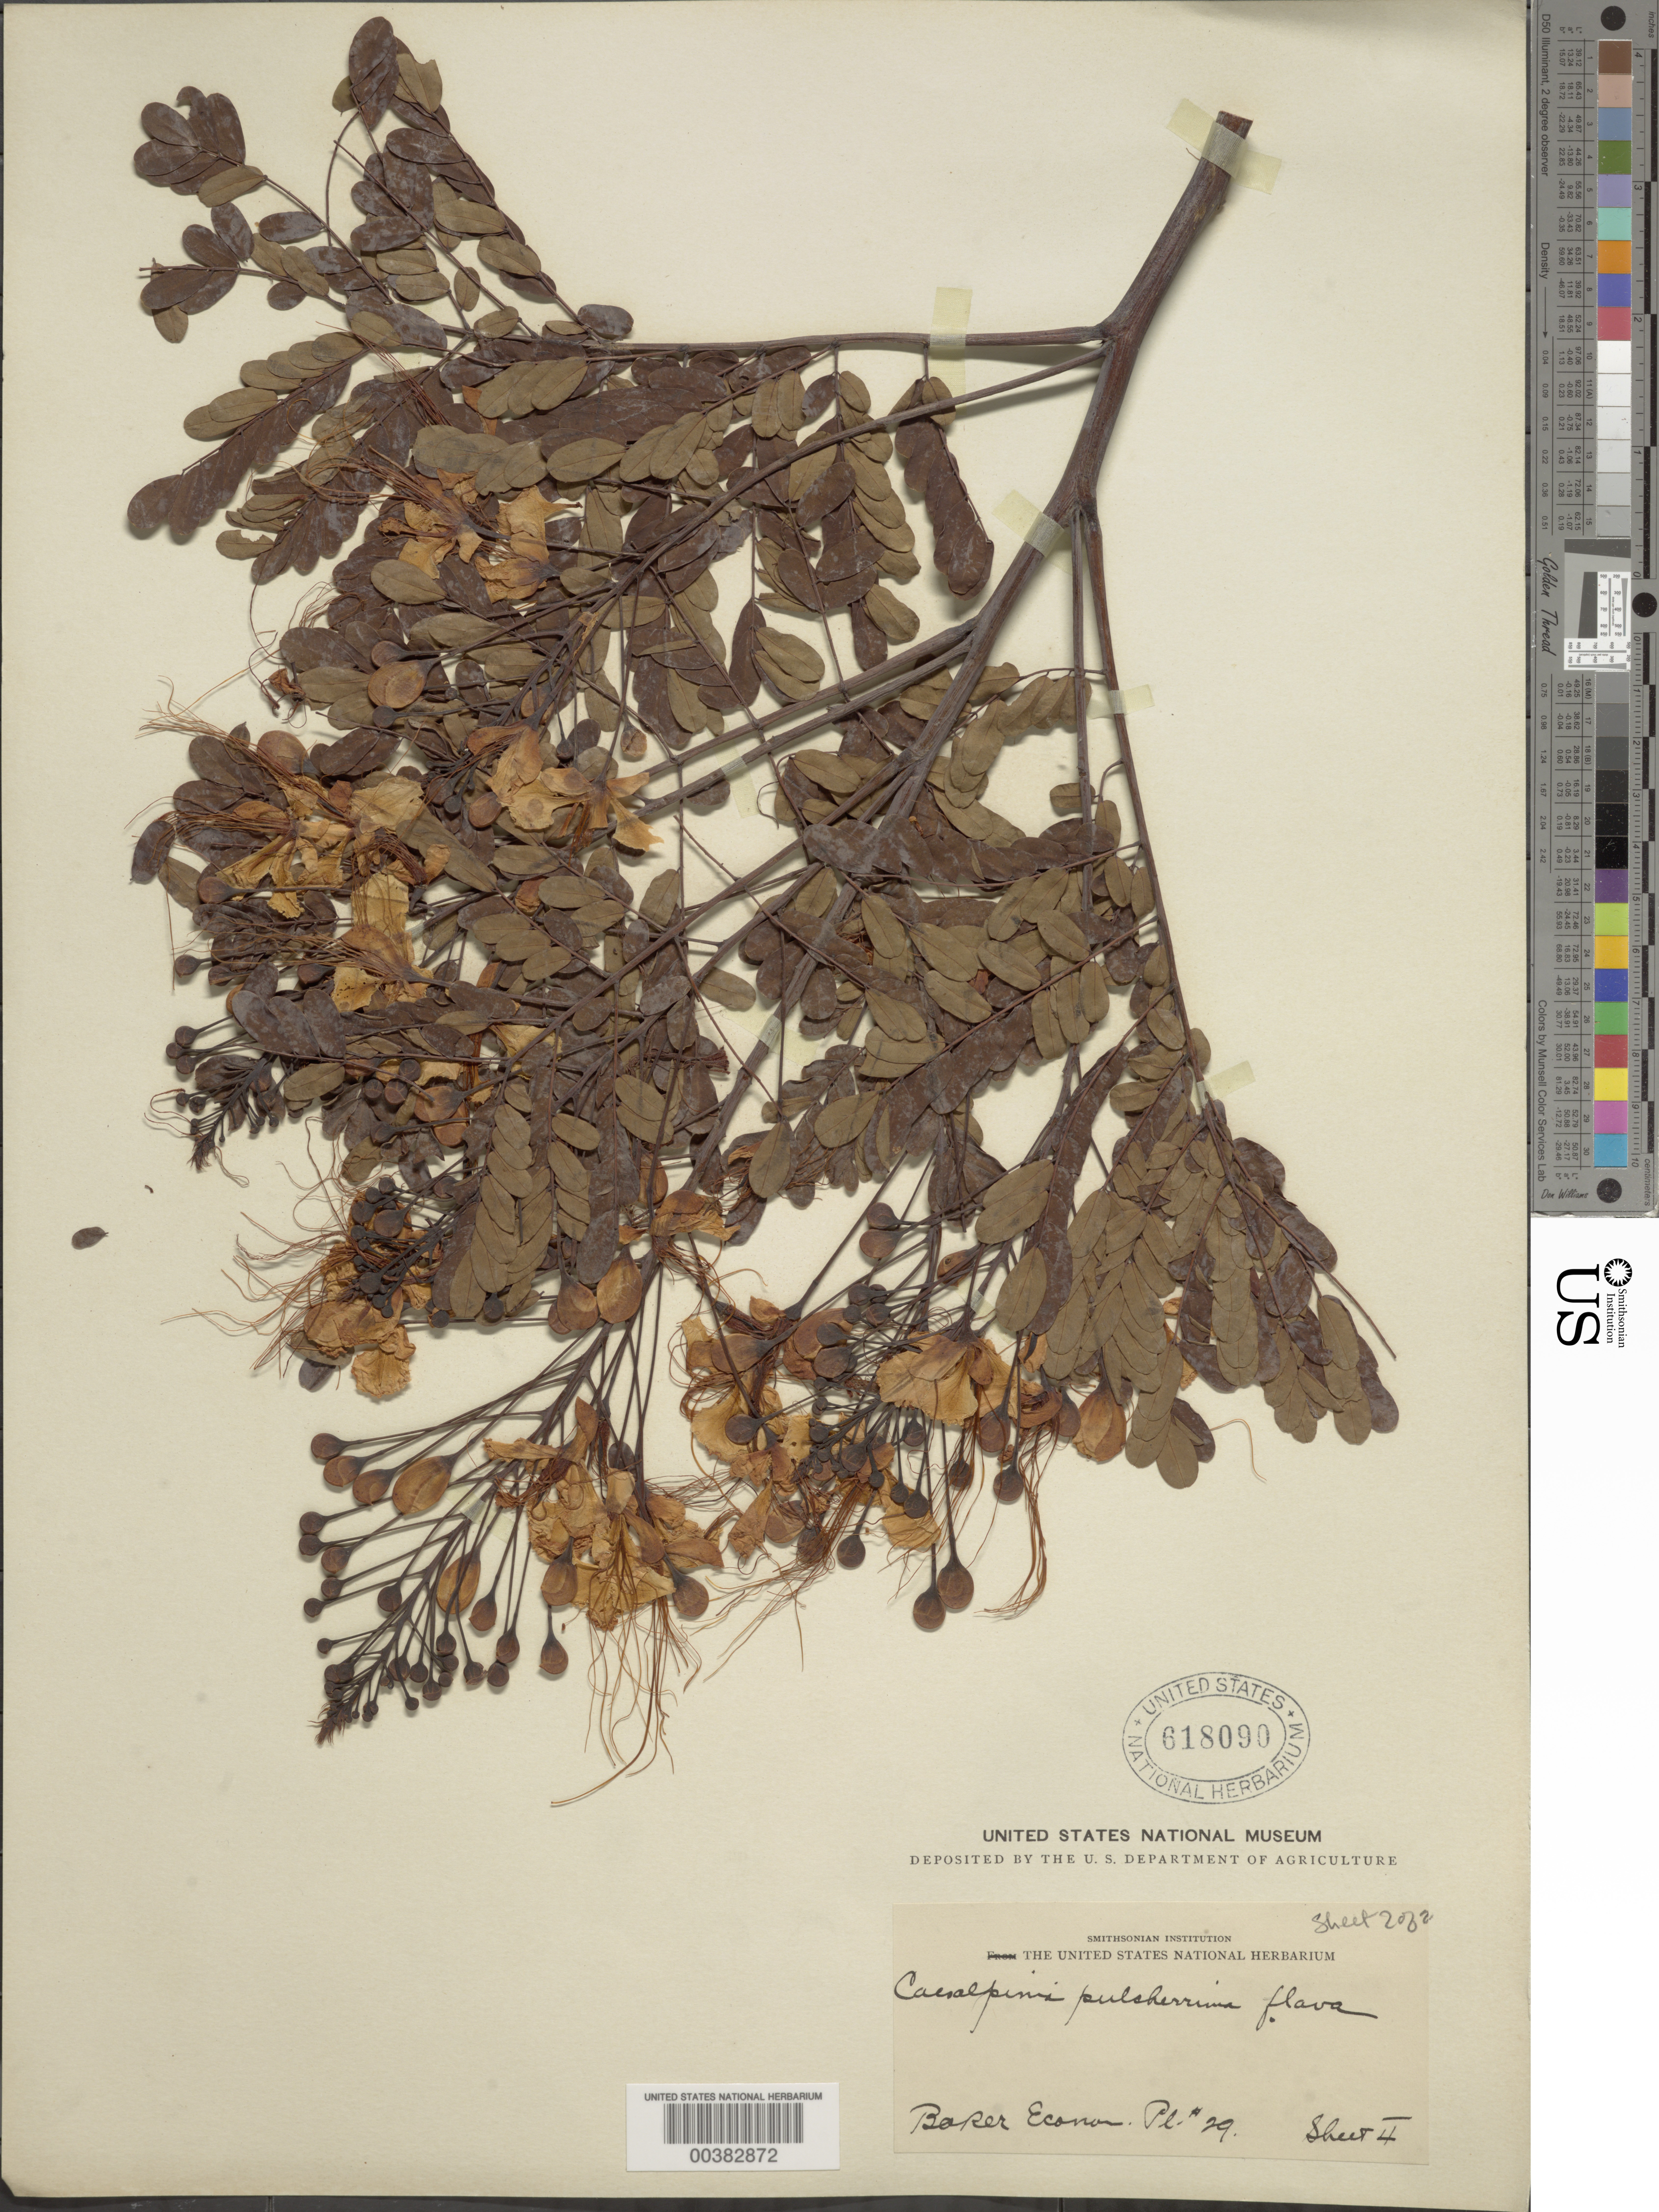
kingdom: Plantae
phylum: Tracheophyta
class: Magnoliopsida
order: Fabales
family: Fabaceae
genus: Caesalpinia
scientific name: Caesalpinia pulcherrima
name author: (L.) Sw.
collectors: C. F. Baker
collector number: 29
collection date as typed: Sep 1907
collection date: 1907-09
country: Cuba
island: Greater Antilles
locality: Santiago de Las Vegas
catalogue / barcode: US 618090